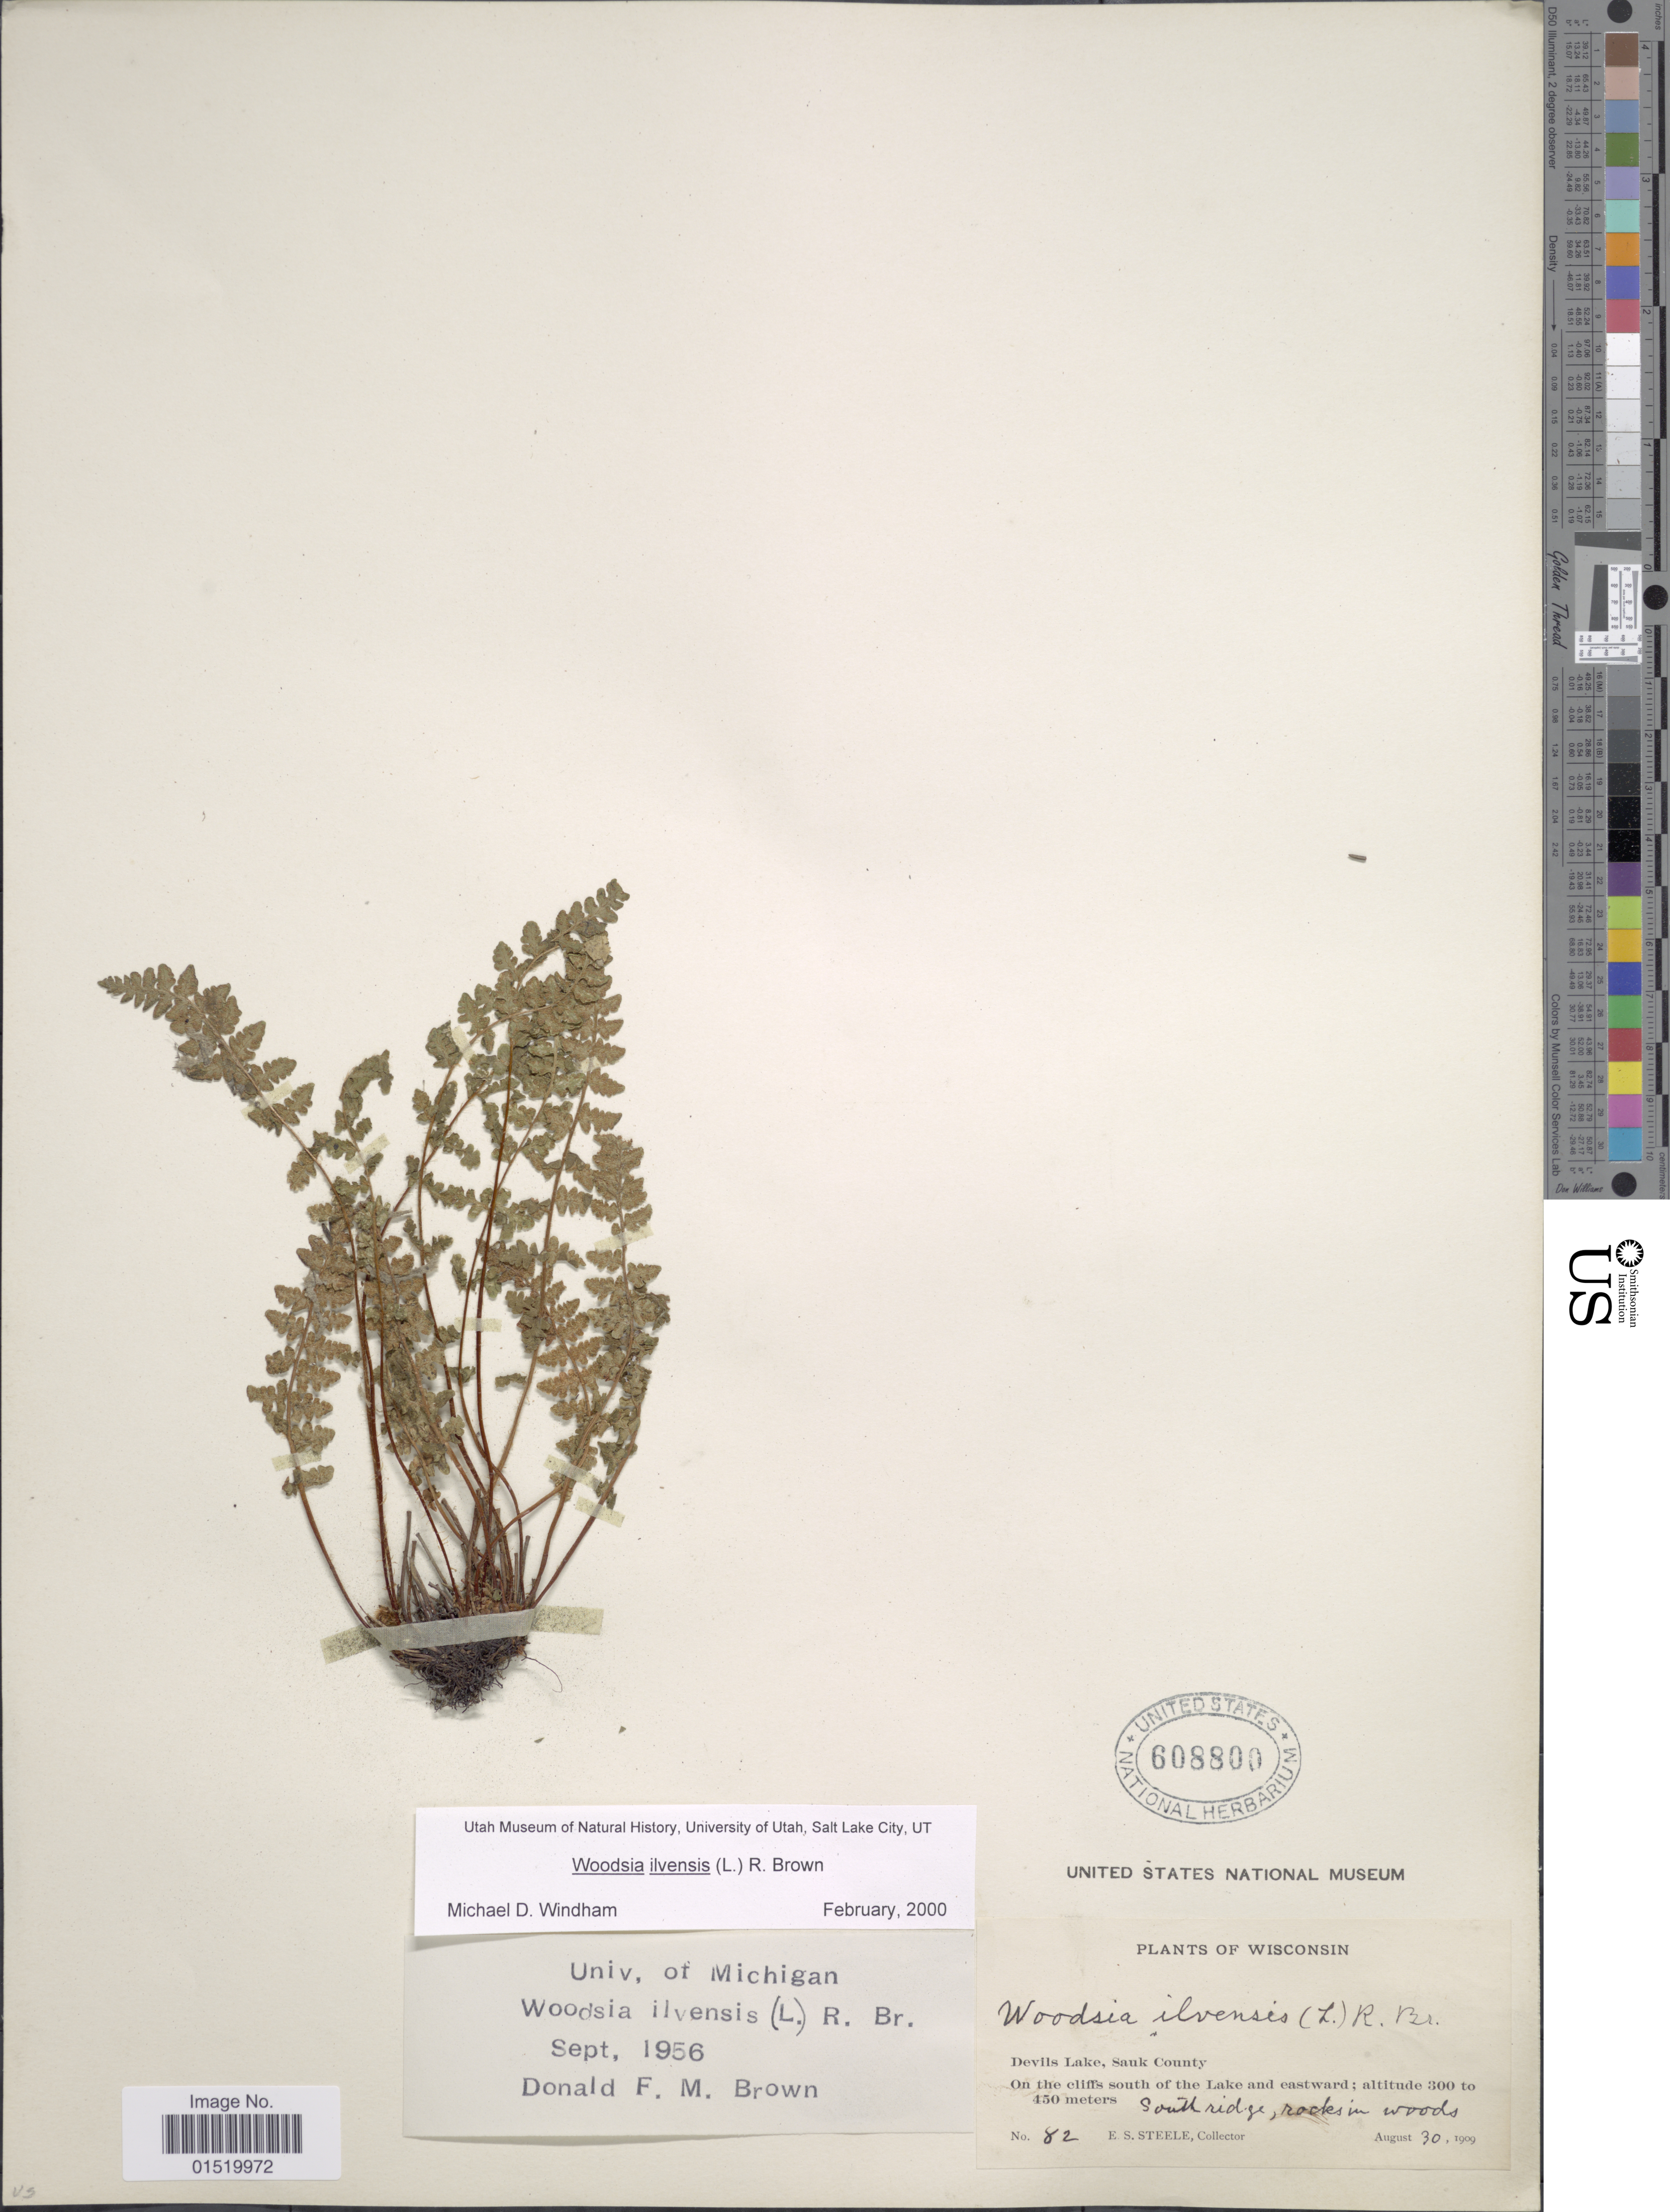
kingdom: Plantae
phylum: Tracheophyta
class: Polypodiopsida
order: Polypodiales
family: Woodsiaceae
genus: Woodsia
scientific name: Woodsia ilvensis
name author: (L.) R. Br.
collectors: E. Steele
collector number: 82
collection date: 1909-08-30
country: United States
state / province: Wisconsin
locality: Devils Lake, Sauk County, On the cliffs south of the Lake and eastward. South Ridge.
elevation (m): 300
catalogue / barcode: US 608800